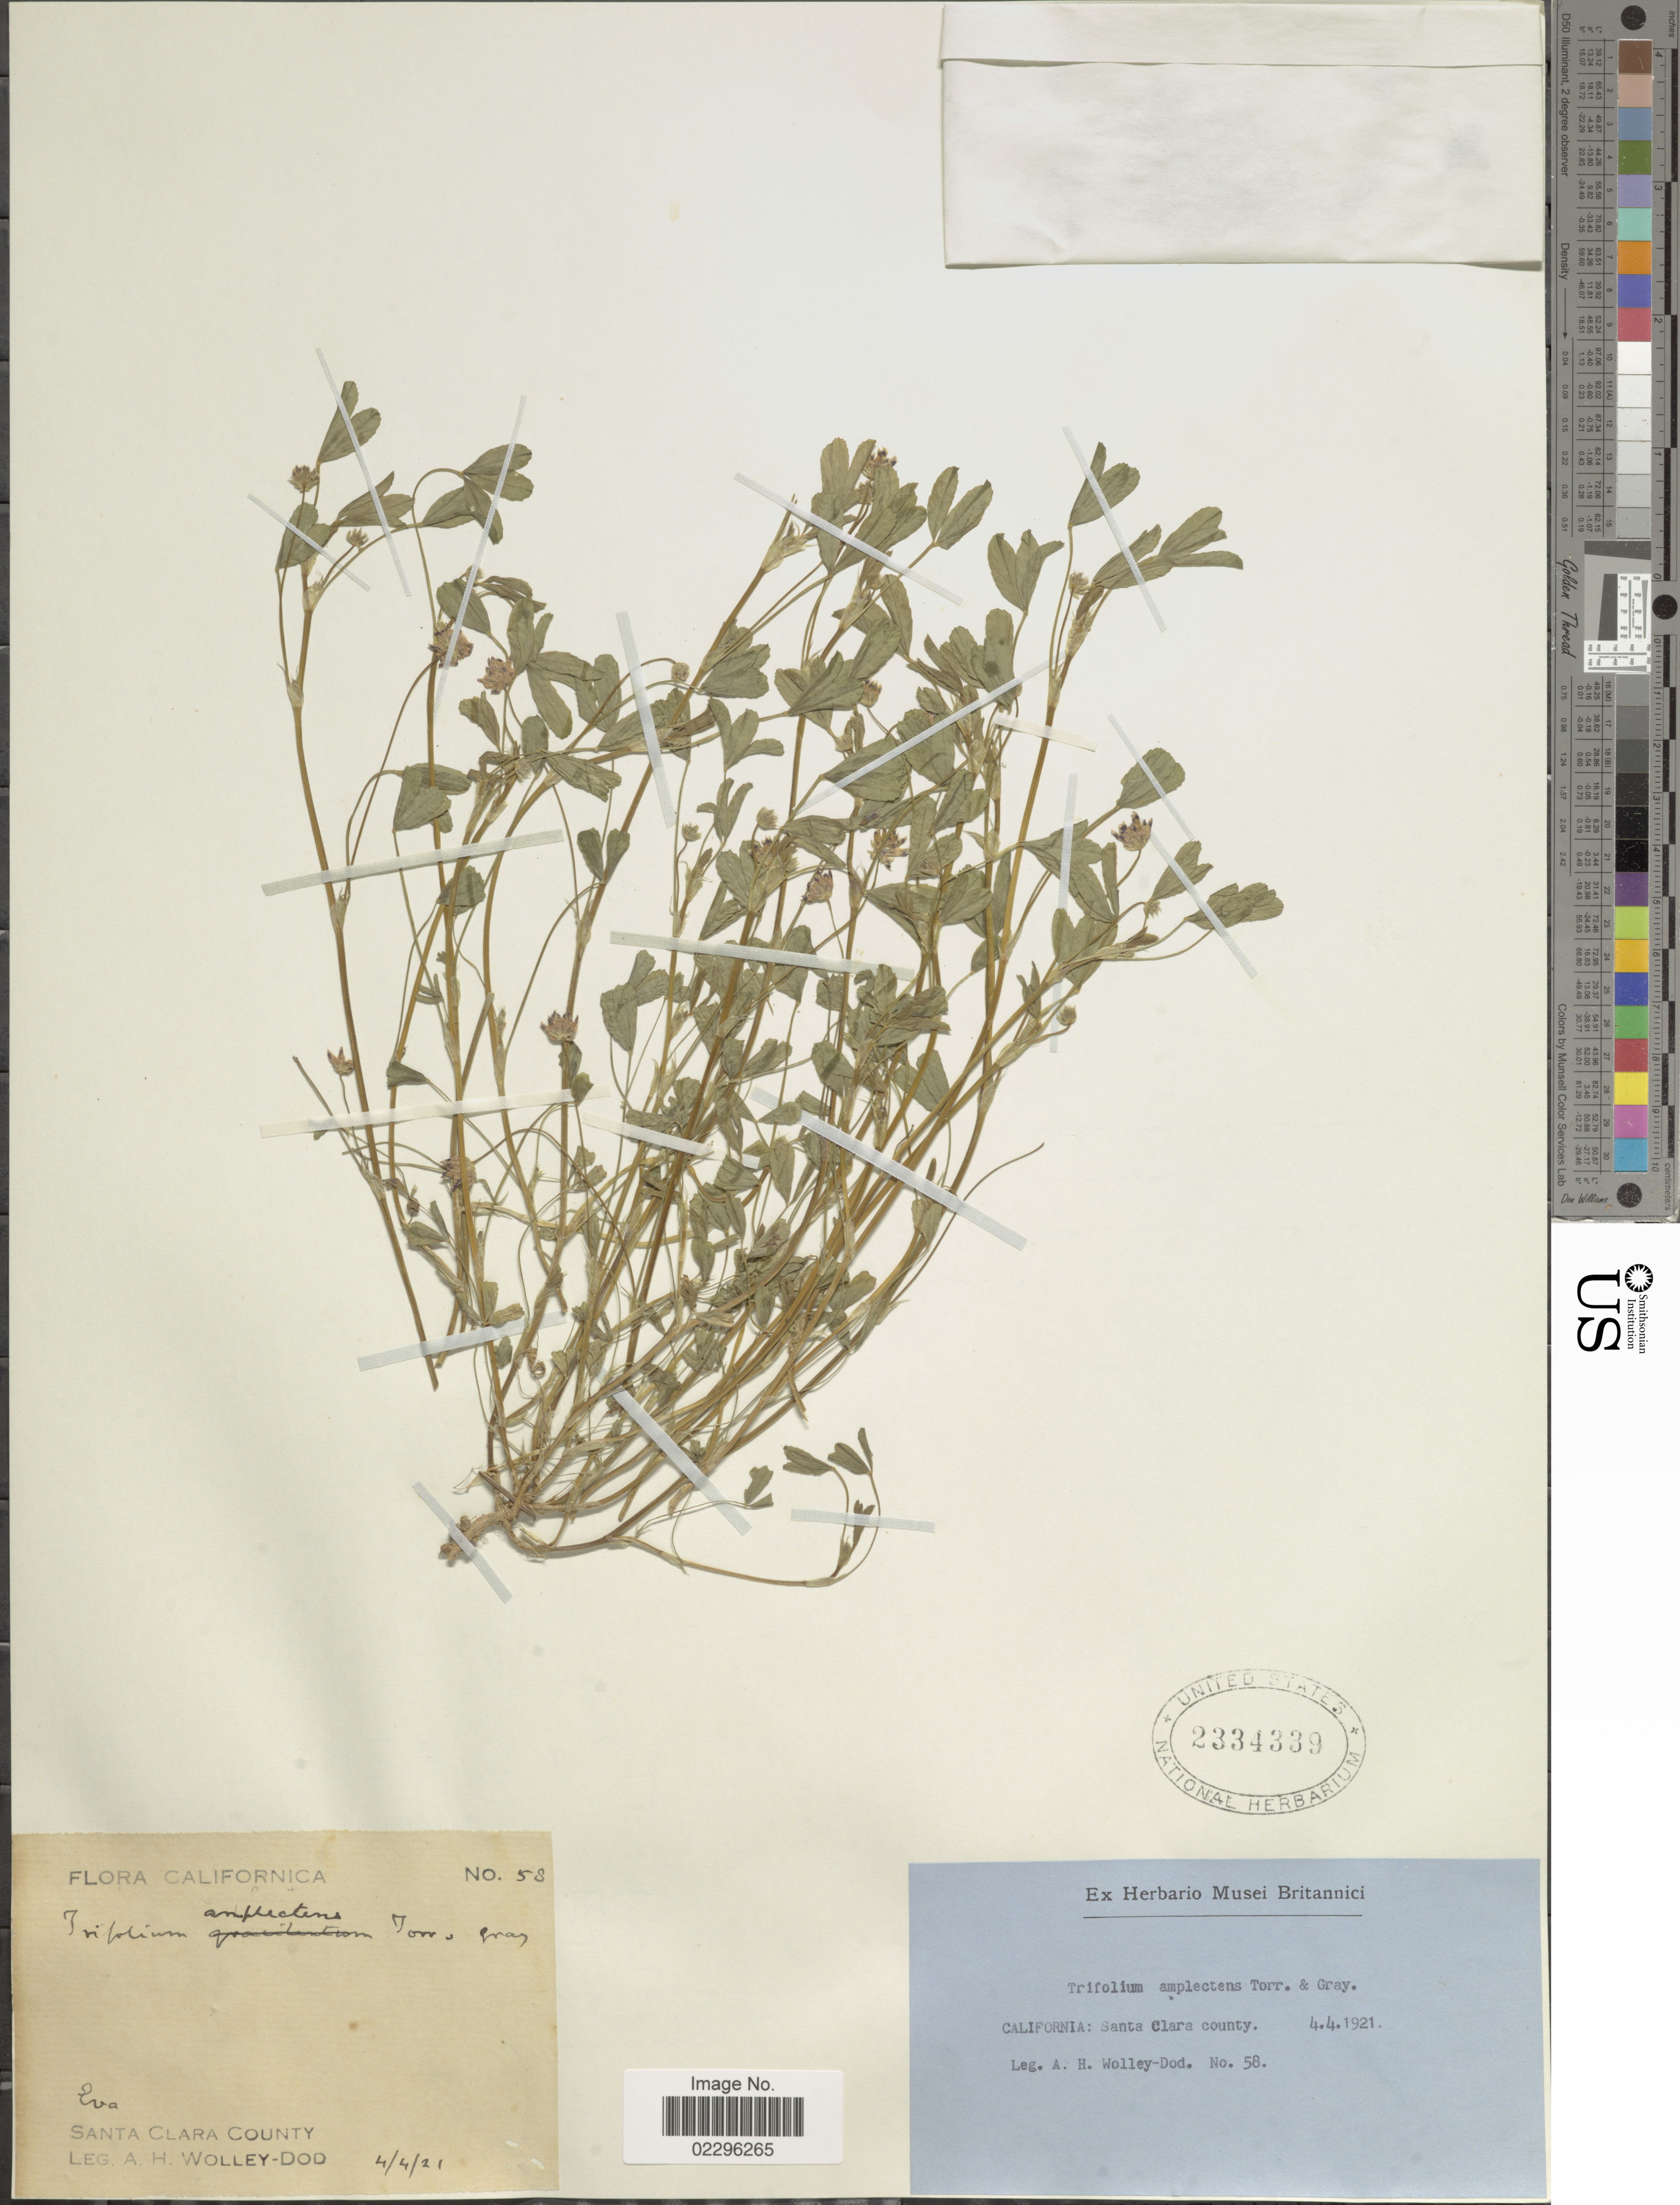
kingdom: Plantae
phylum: Tracheophyta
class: Magnoliopsida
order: Fabales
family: Fabaceae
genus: Trifolium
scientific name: Trifolium depauperatum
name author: Desv.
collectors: A. Wolley-Dod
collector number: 58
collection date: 1921-04-04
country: United States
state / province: California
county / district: Santa Clara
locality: Santa Clara county. Eva.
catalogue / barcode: US 2334339